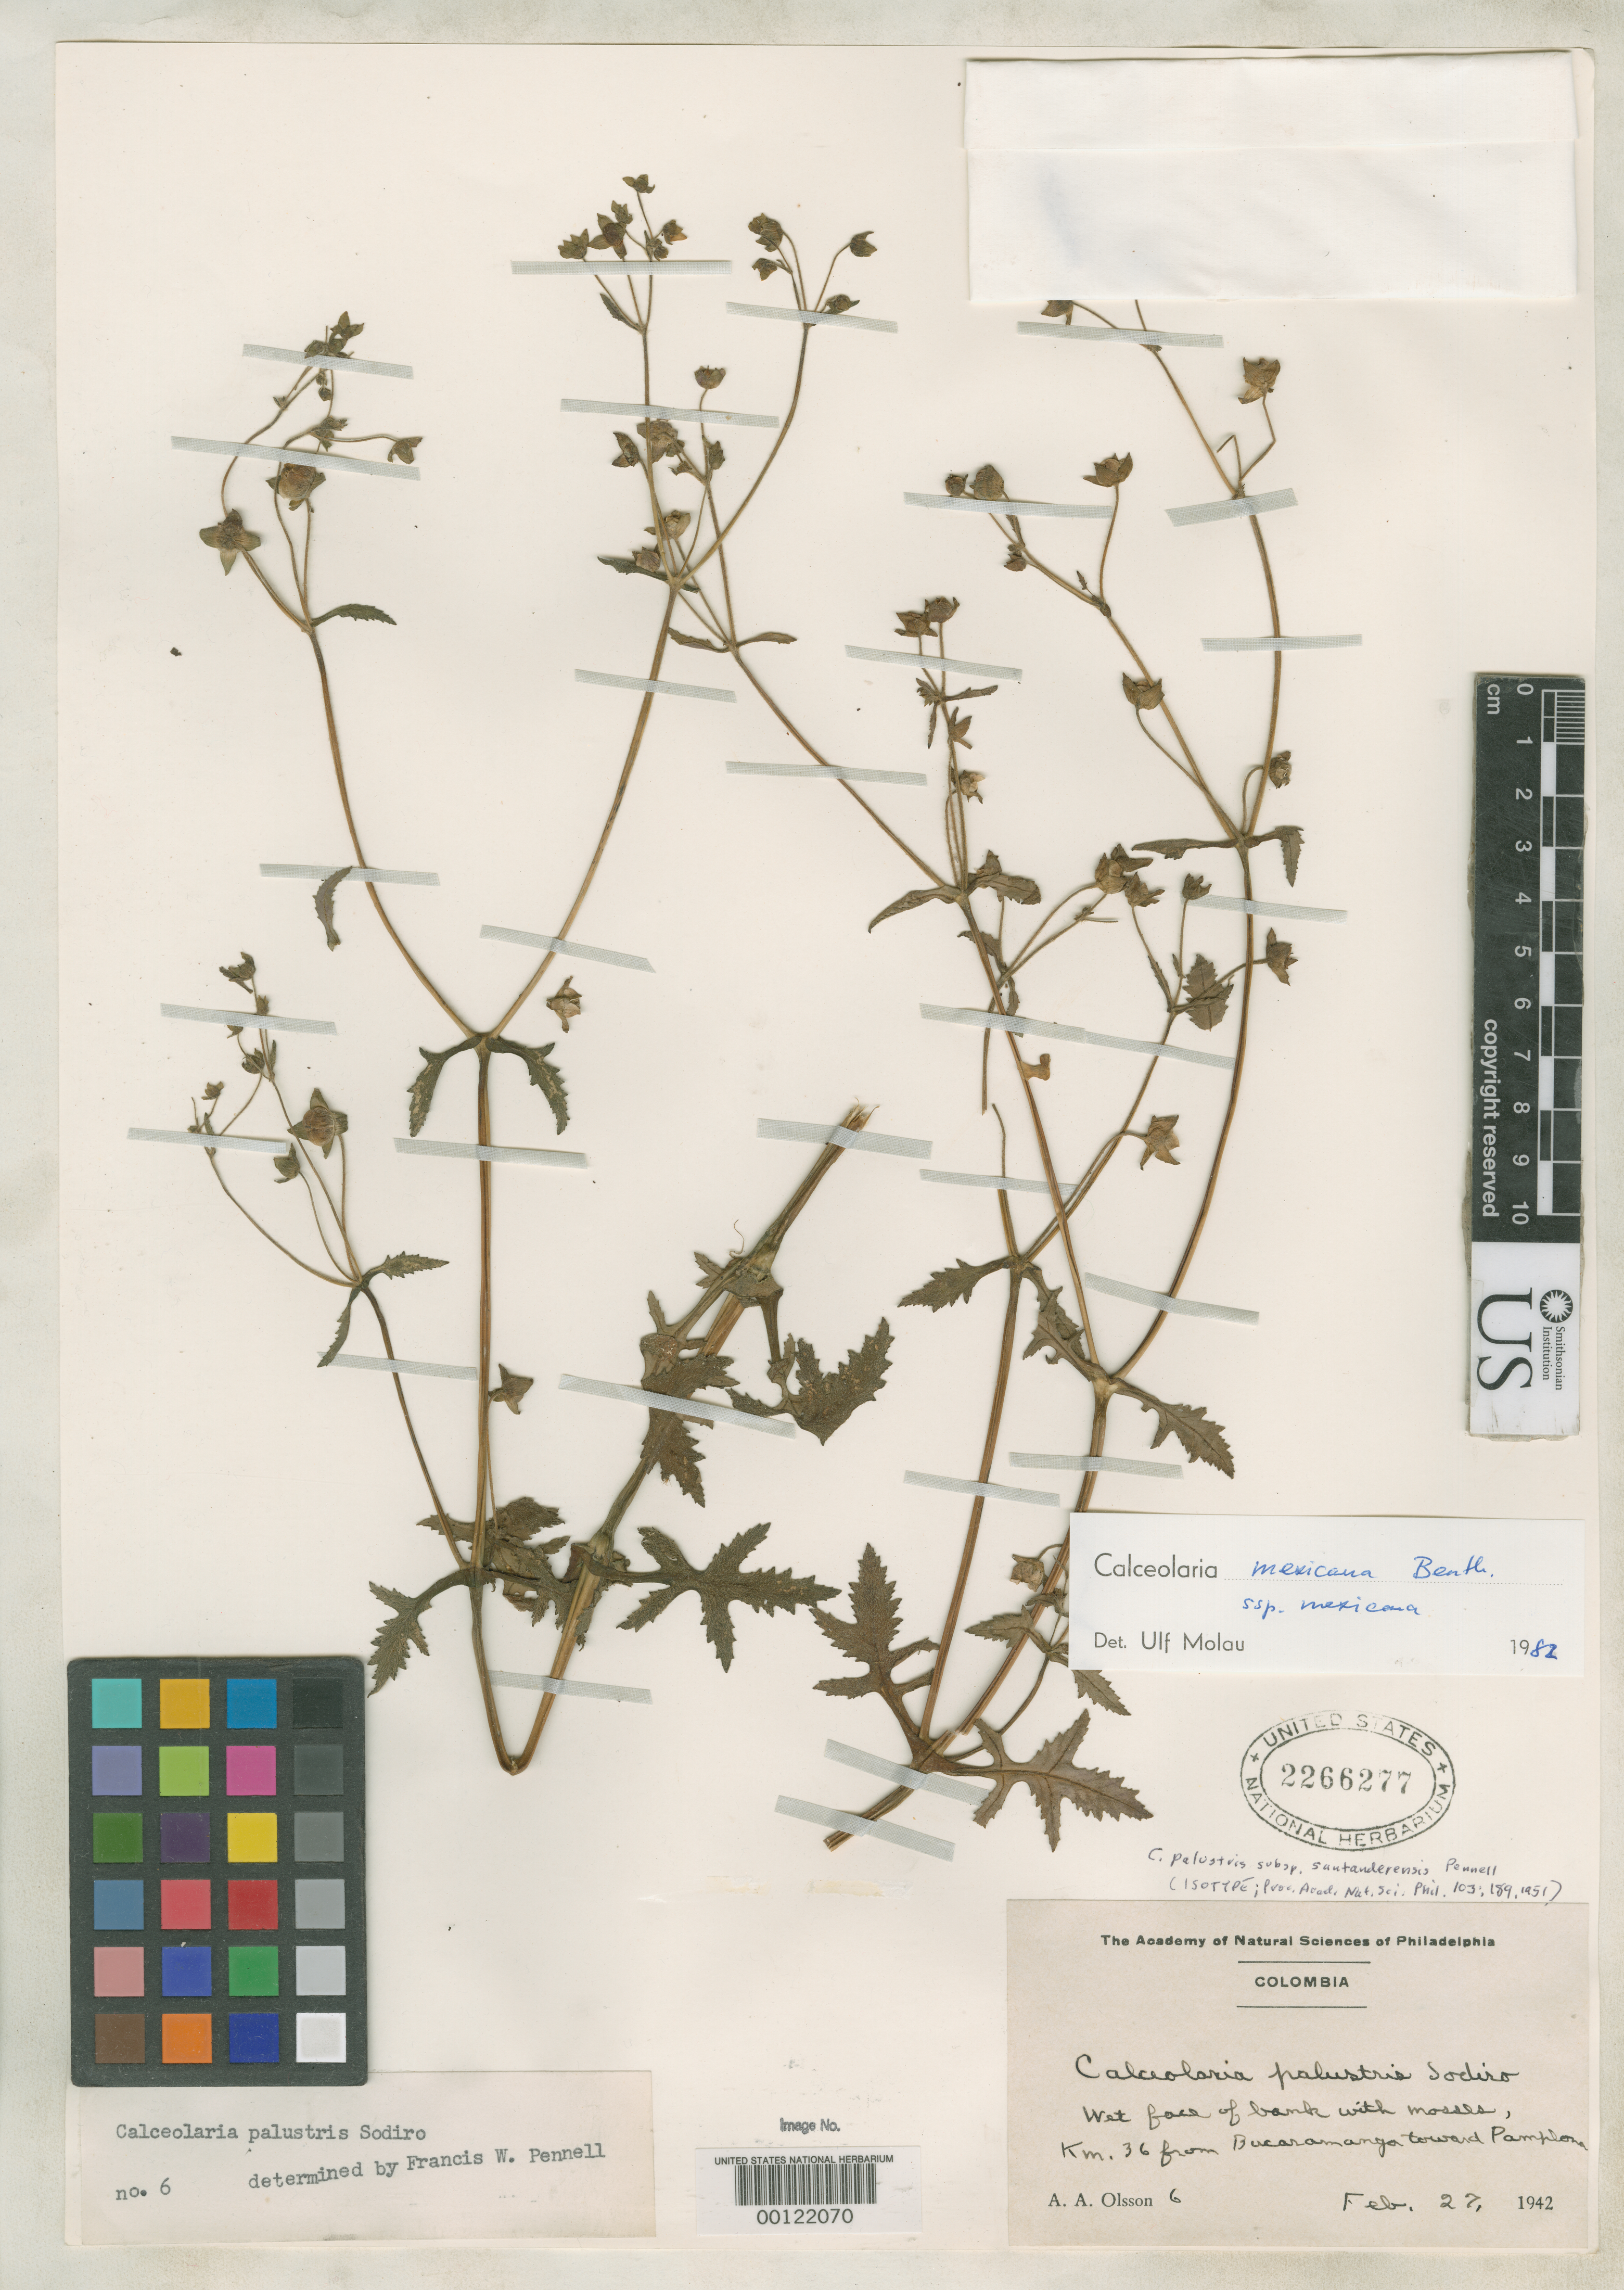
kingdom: Plantae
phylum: Tracheophyta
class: Magnoliopsida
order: Lamiales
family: Calceolariaceae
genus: Calceolaria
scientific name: Calceolaria palustris subsp. santanderensis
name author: Pennell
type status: Isotype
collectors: A. Olsson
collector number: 6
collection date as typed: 27 Feb 1942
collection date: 1942-02-27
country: Colombia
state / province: Santander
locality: Between Bucaramanga and Pamplona.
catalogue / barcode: US 2266277